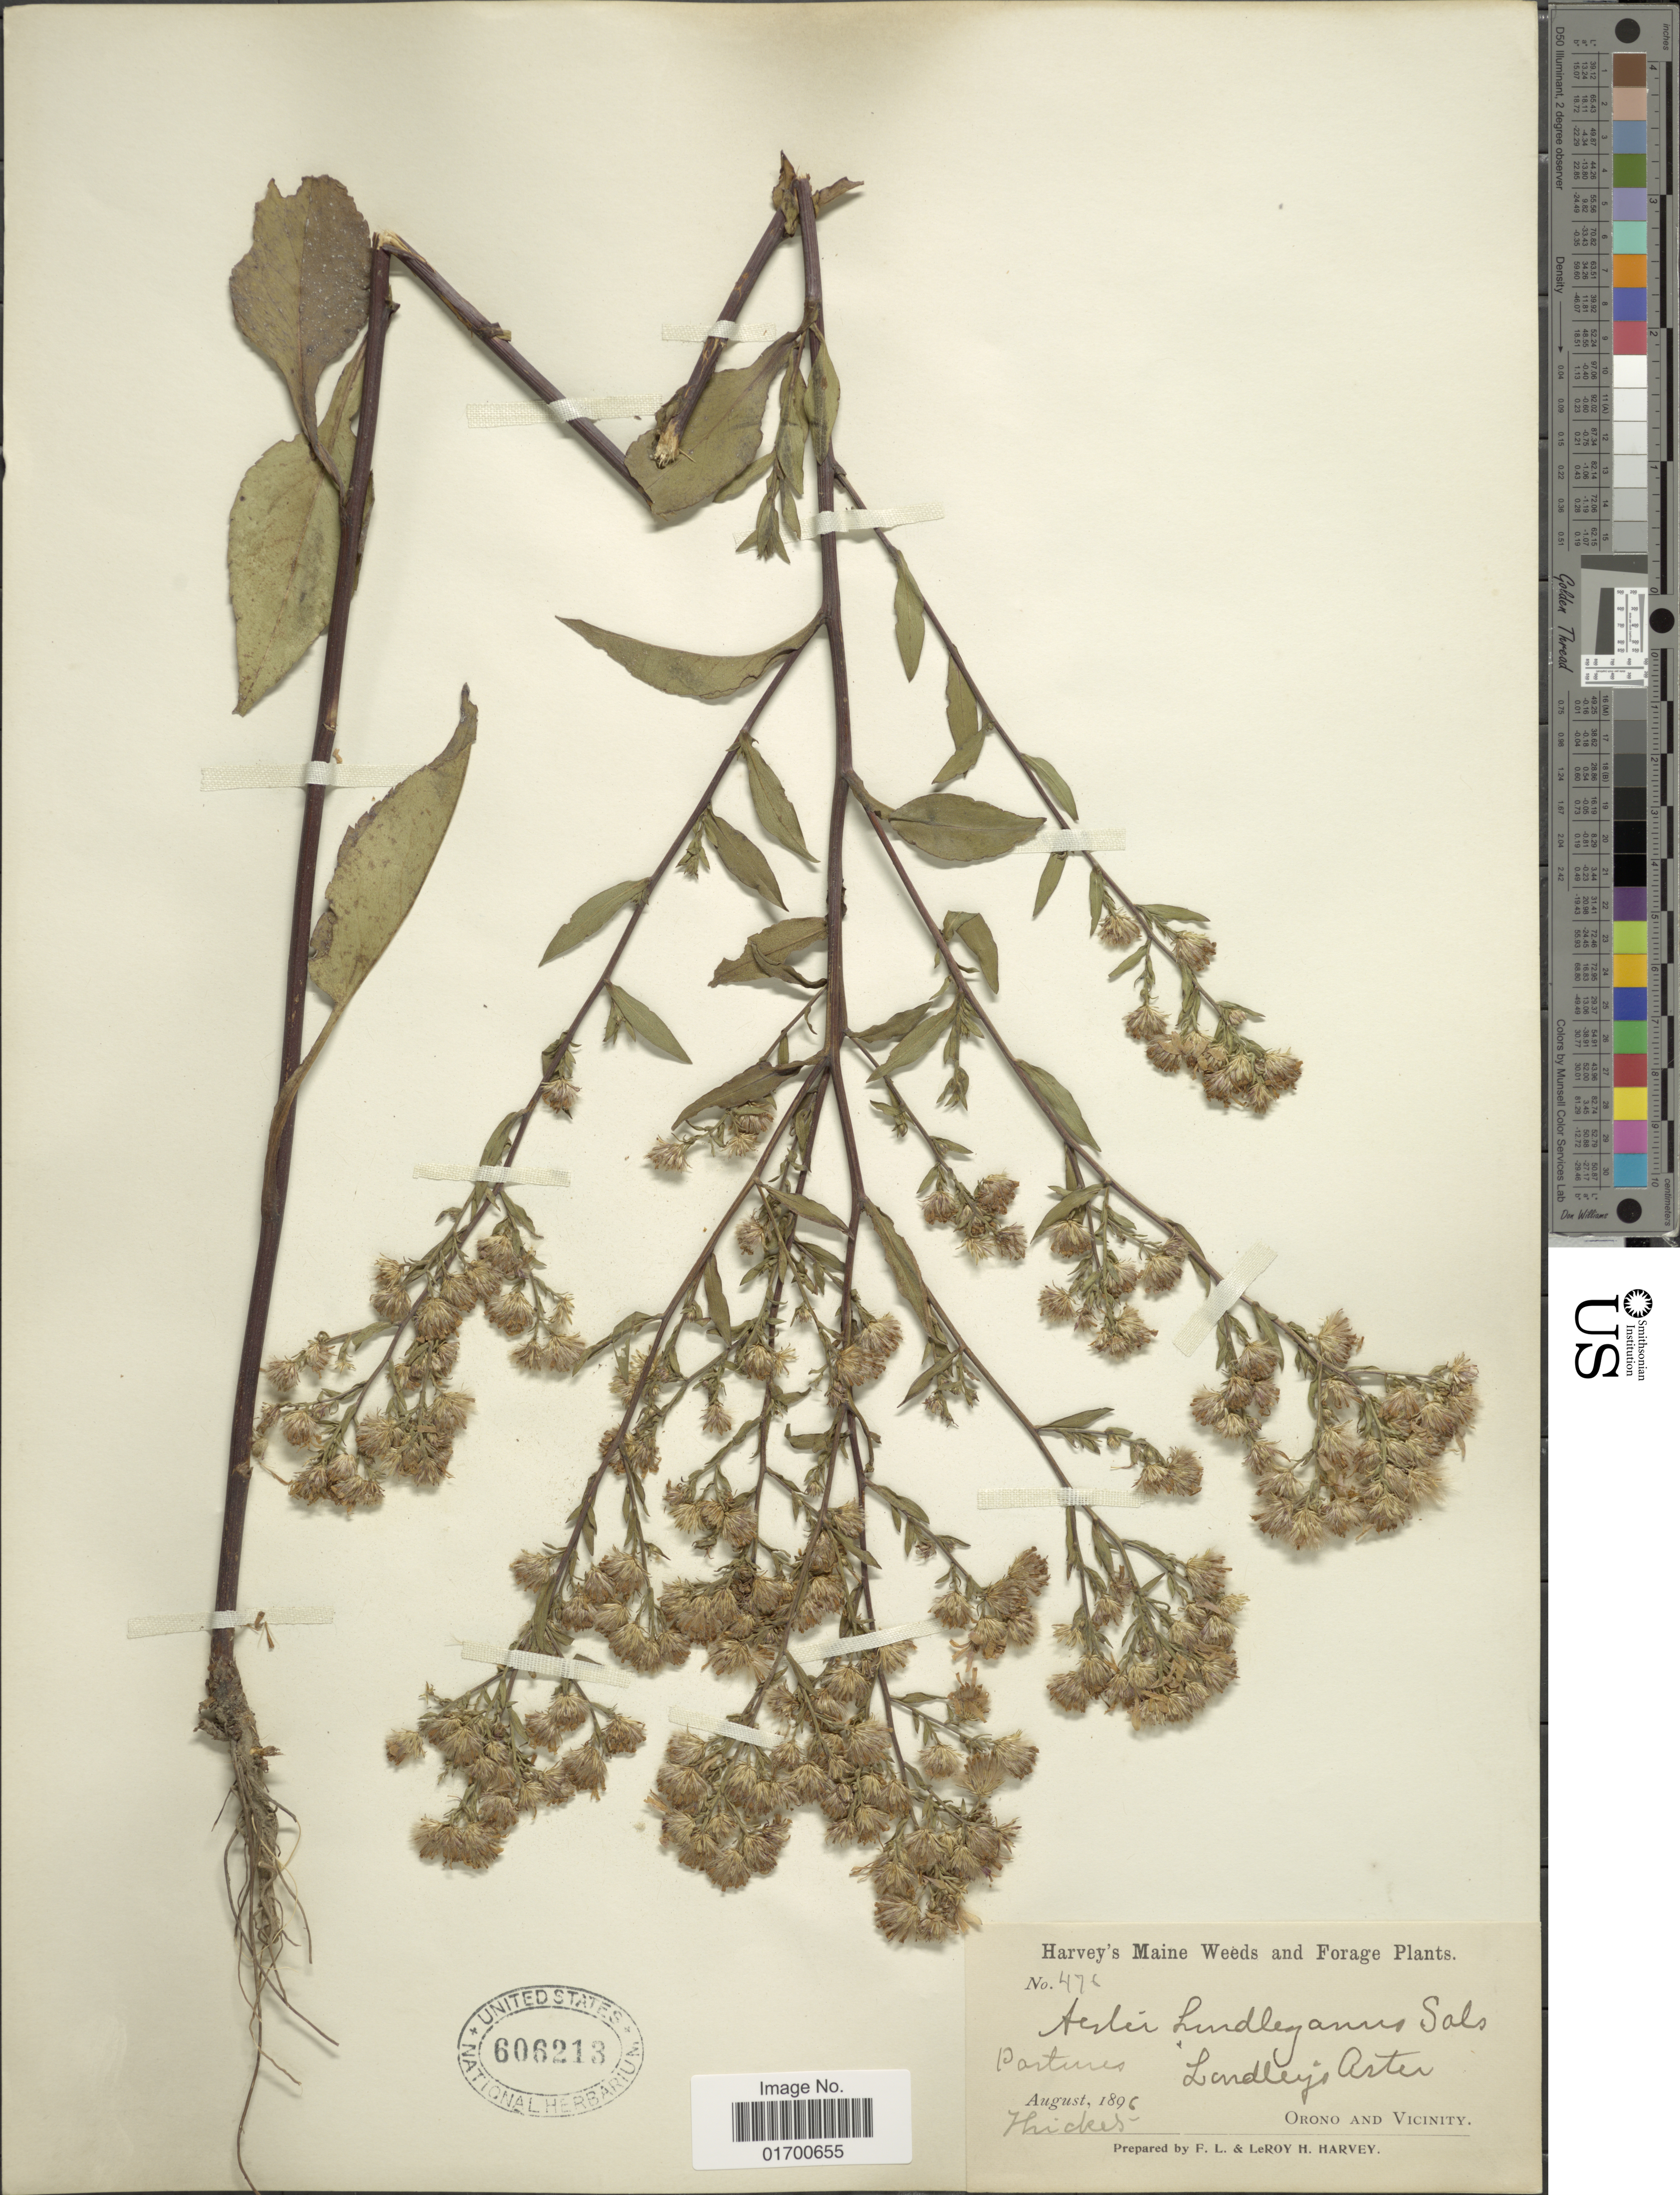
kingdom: Plantae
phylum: Tracheophyta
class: Magnoliopsida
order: Asterales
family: Asteraceae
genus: Symphyotrichum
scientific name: Symphyotrichum ciliolatum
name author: (Lindl.) Á. Löve & D. Löve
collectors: F. L. Harvey & L. H. Harvey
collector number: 476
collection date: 1896-08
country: United States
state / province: Maine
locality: Orono and Vicinity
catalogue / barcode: US 606213